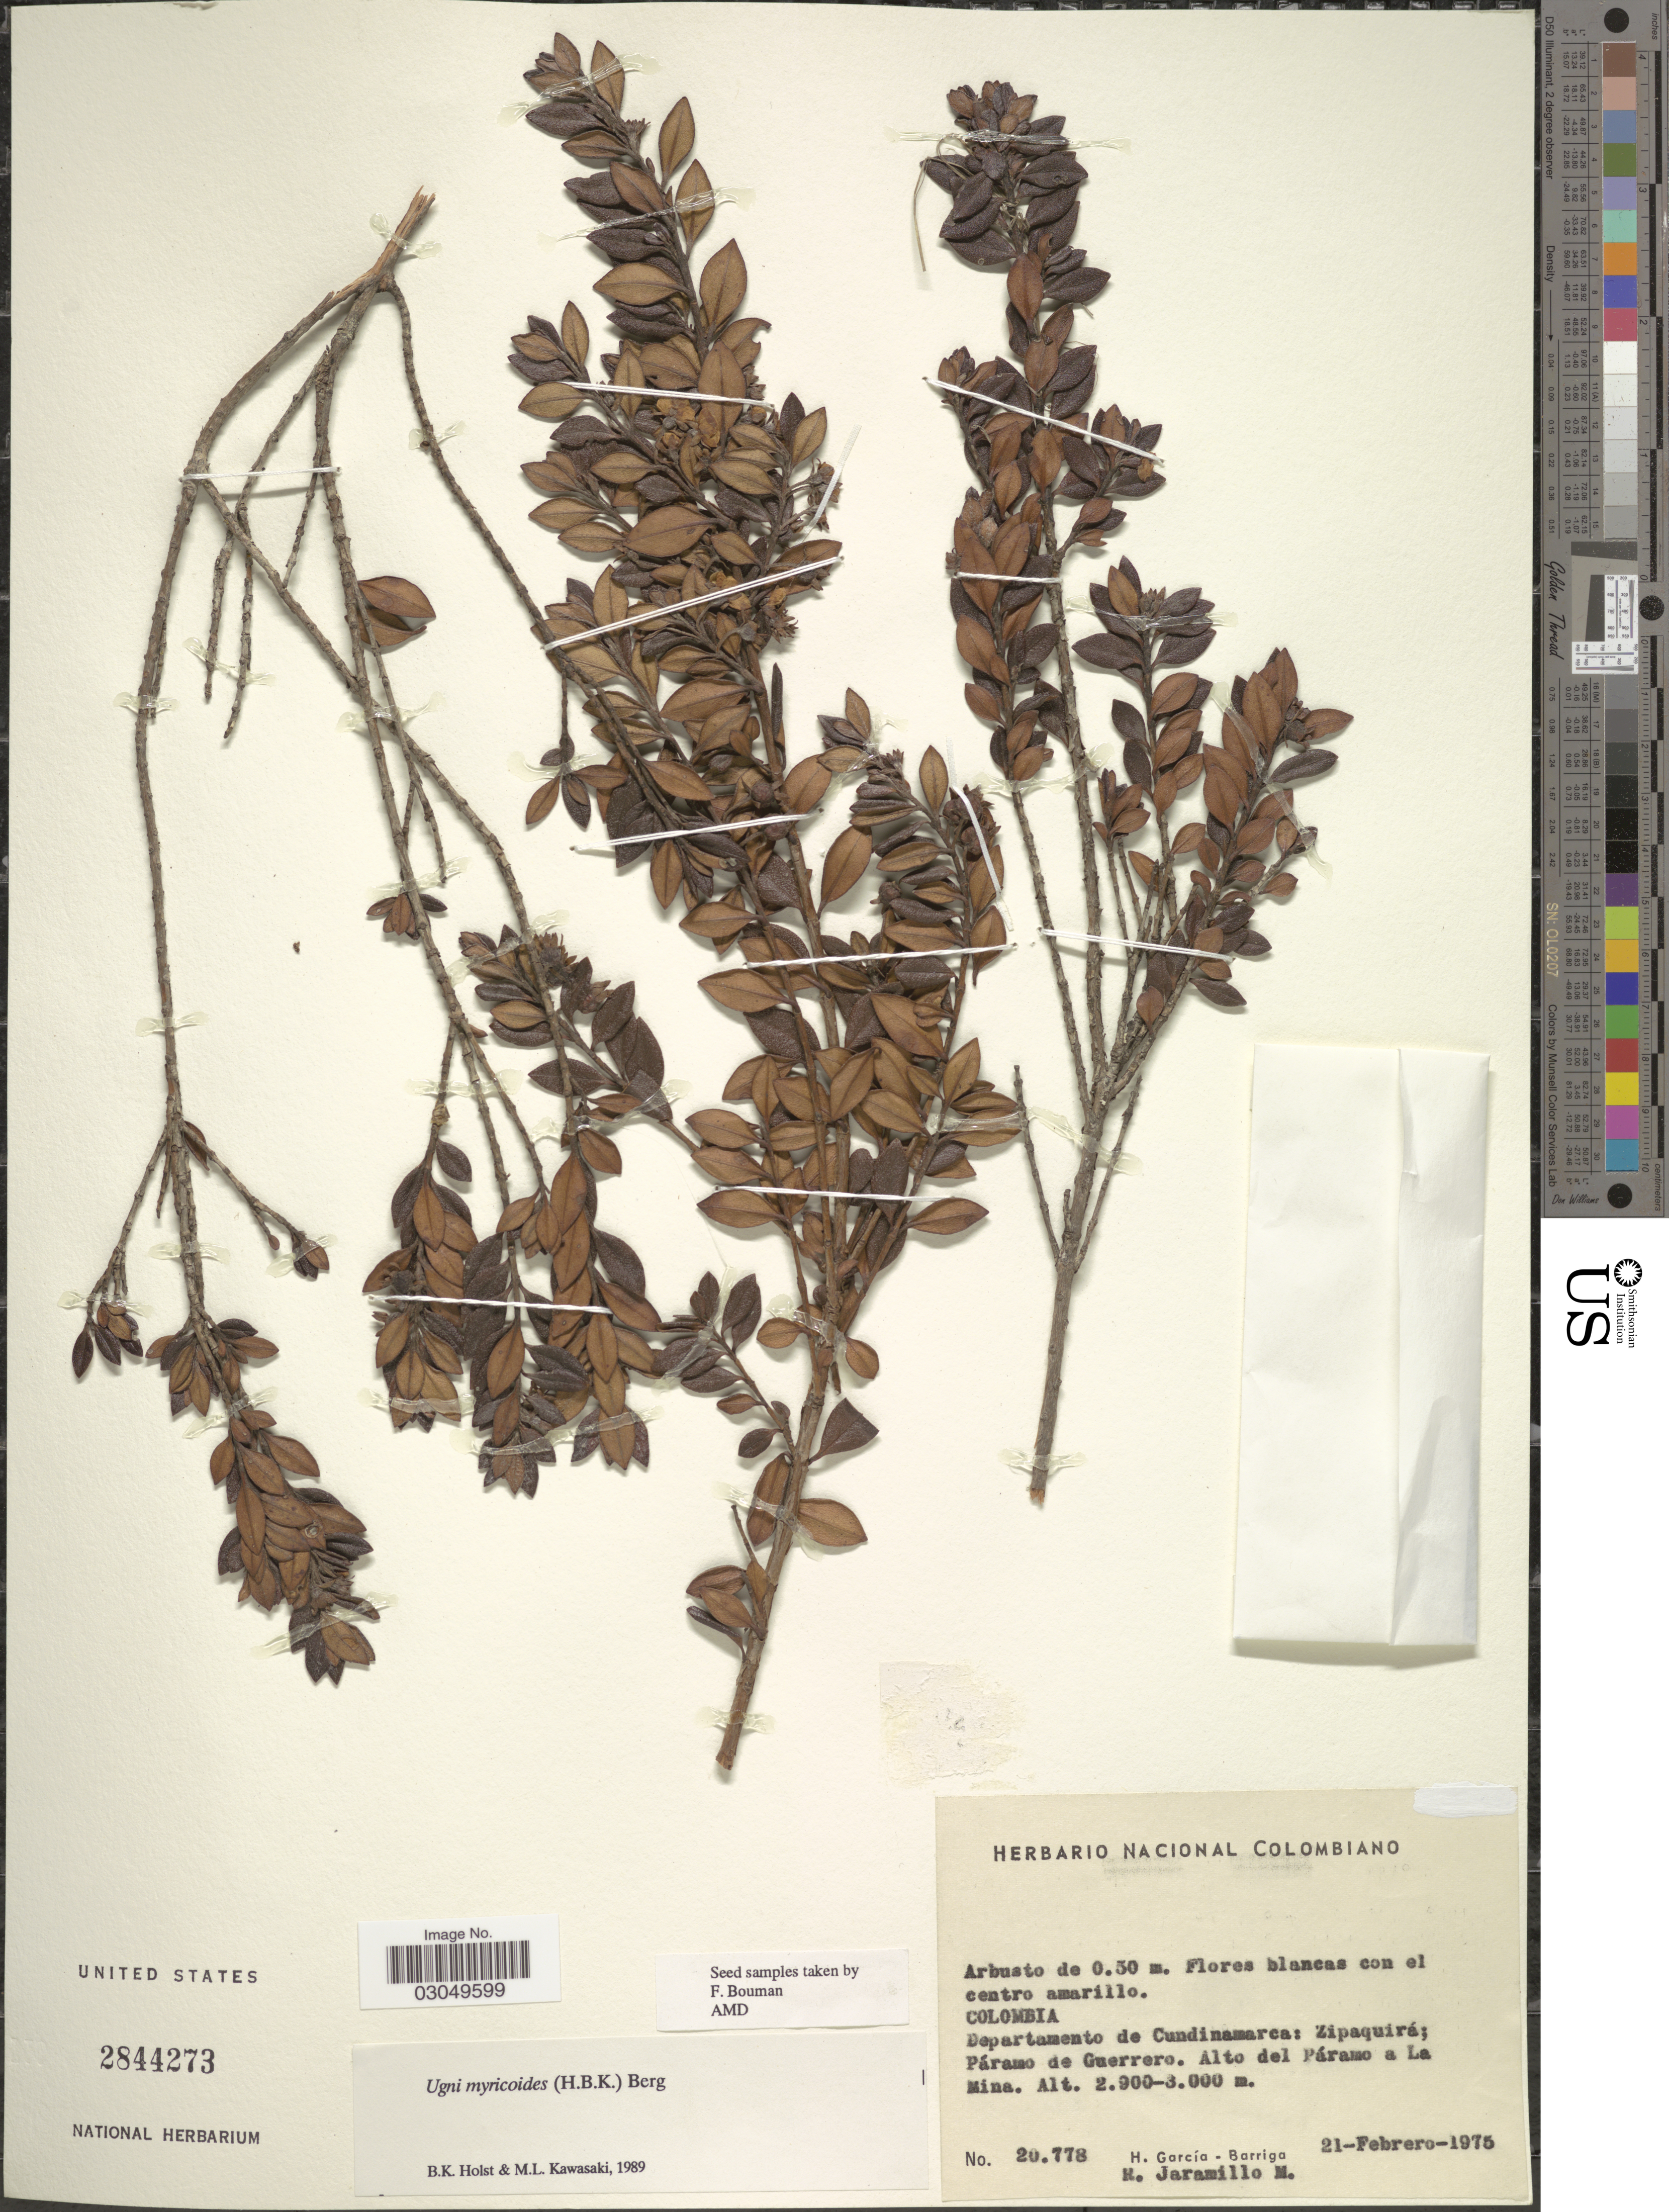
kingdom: Plantae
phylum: Tracheophyta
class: Magnoliopsida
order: Myrtales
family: Myrtaceae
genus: Ugni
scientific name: Ugni myricoides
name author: (Kunth) O. Berg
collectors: H. García Barriga & R. Jaramillo M.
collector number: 20778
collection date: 1975-02-21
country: Colombia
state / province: Cundinamarca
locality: Departamento de Cundinamarca: Zipaquirá; Páramo de Guerrero. Alto del Páramo a La Mina.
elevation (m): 2900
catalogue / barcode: US 2844273